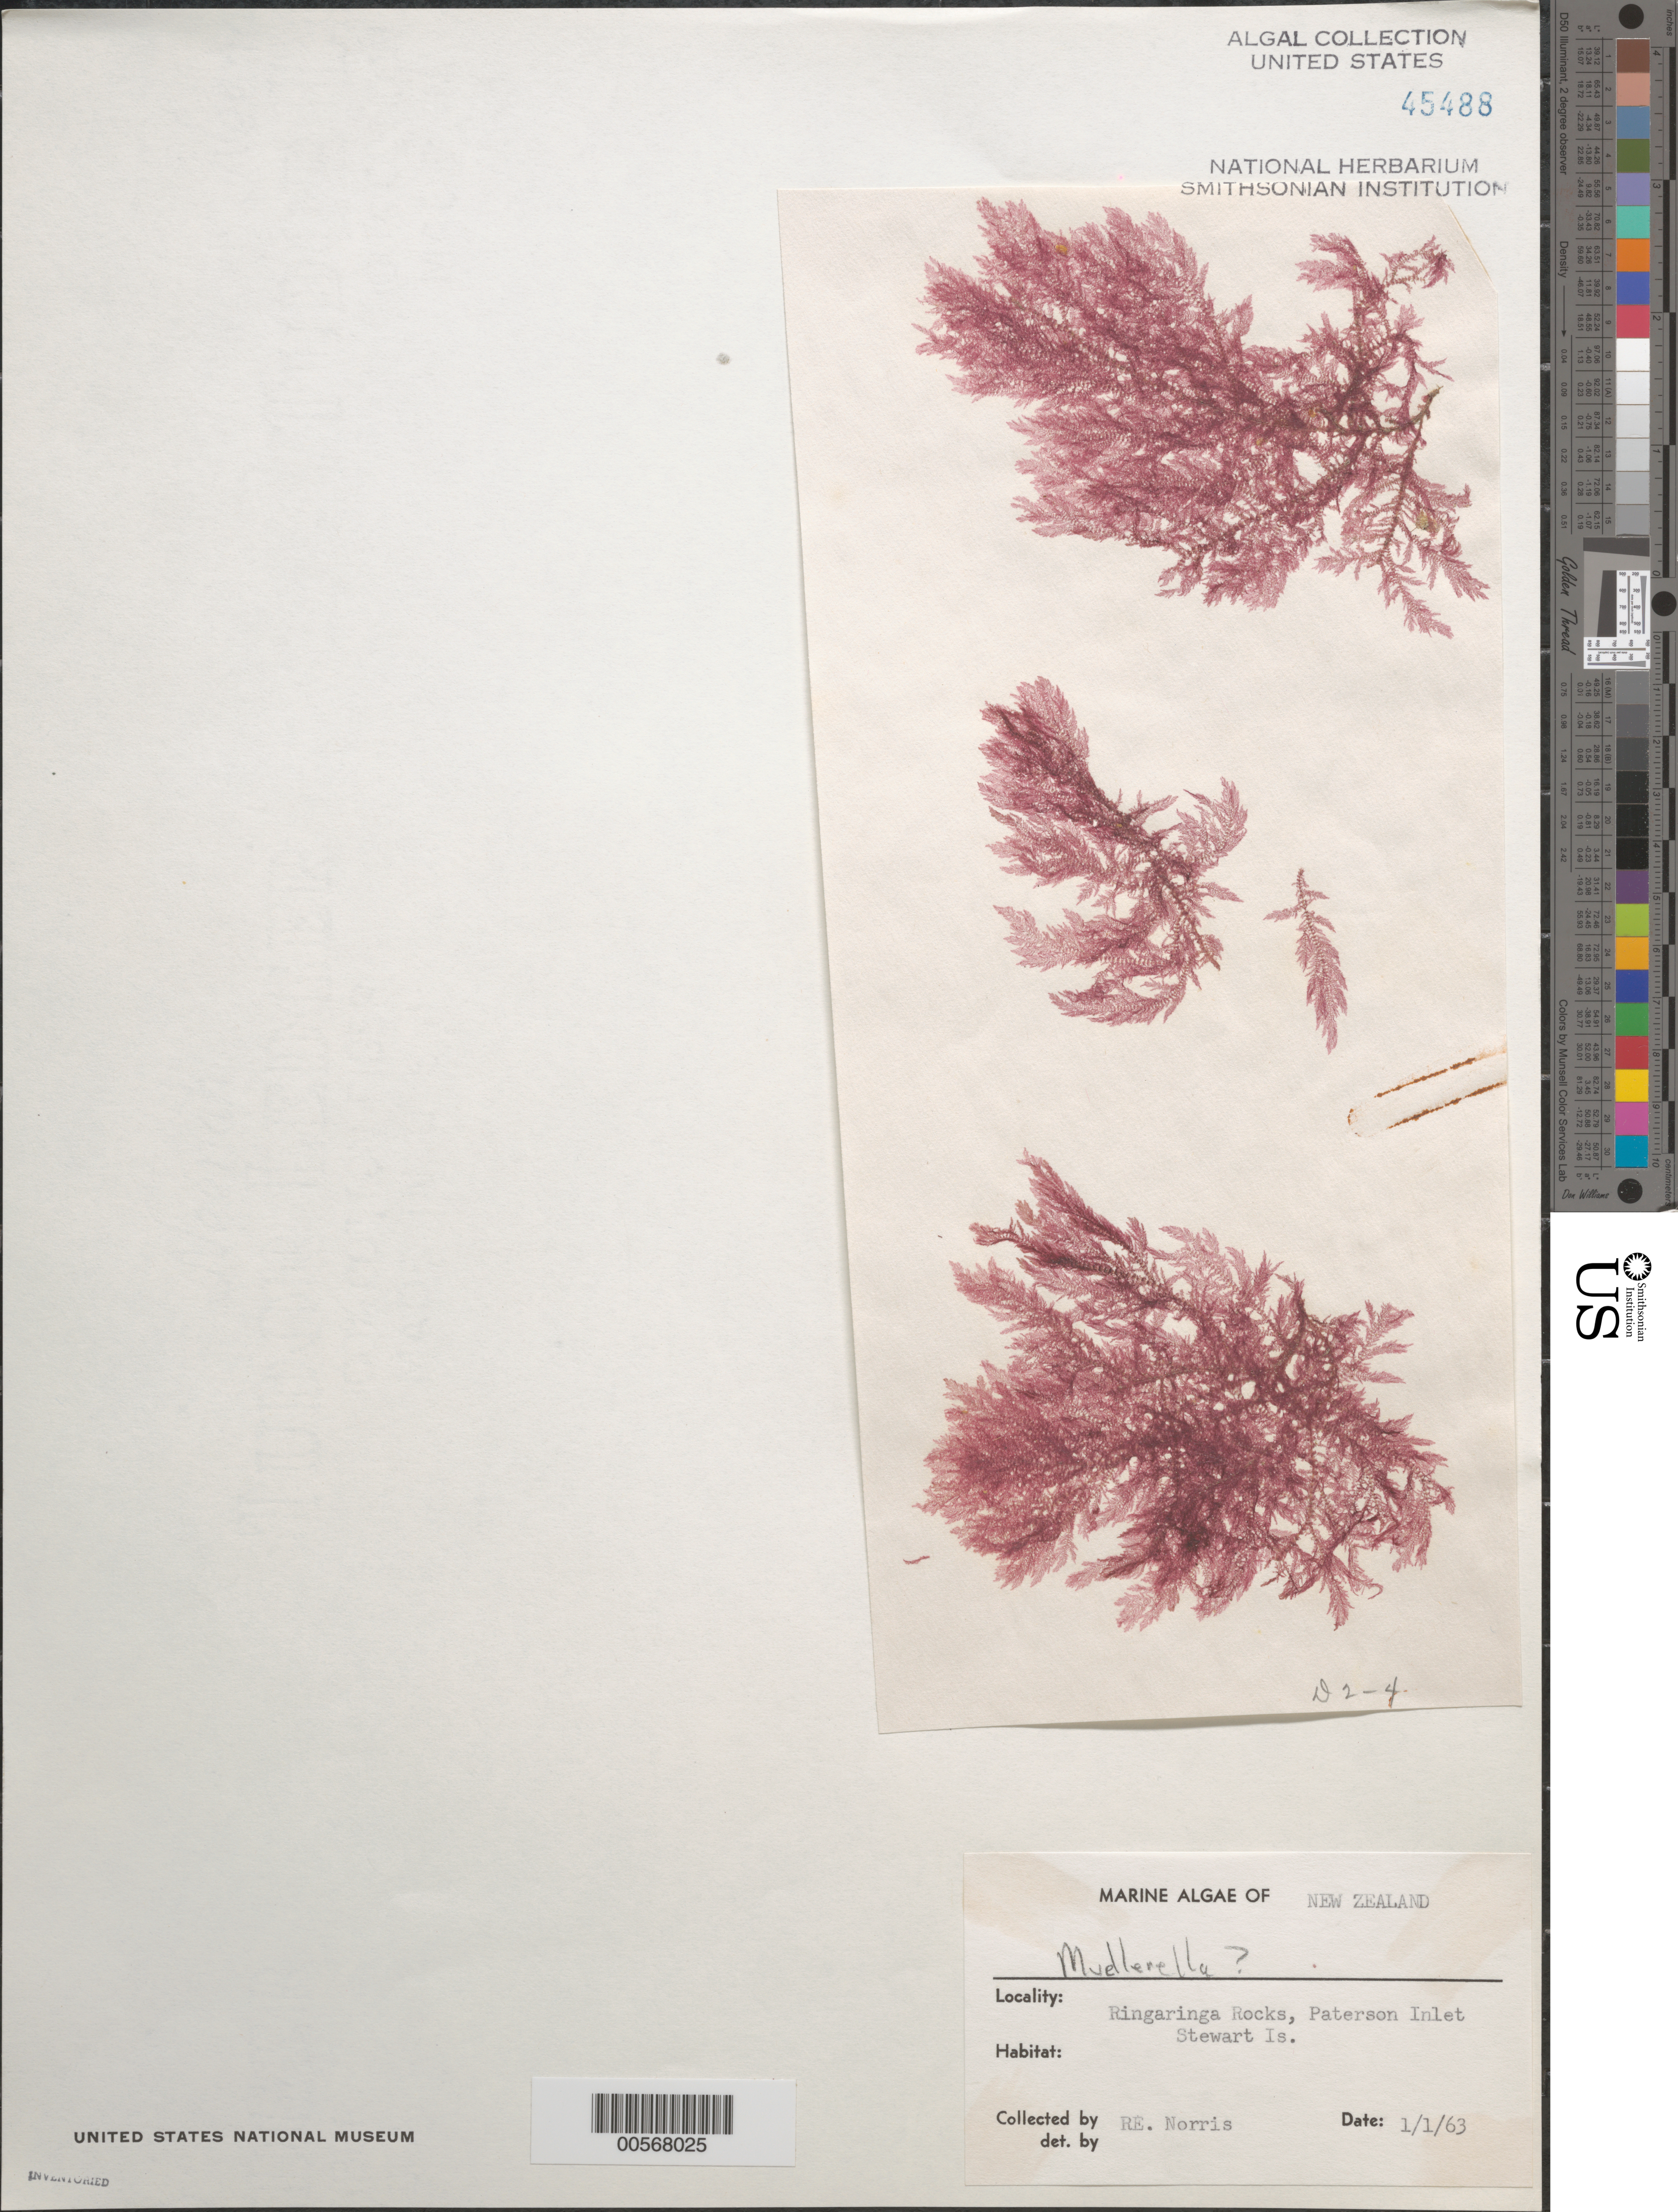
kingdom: Plantae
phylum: Rhodophyta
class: Florideophyceae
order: Ceramiales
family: Ceramiaceae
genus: Muellerella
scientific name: Muellerella sp.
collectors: R. E. Norris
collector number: D2-4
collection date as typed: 01 Jan 1963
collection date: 1963-01-01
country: New Zealand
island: Stewart Island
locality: Ringaringa Rocks, Paterson Inlet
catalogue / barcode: US 45488